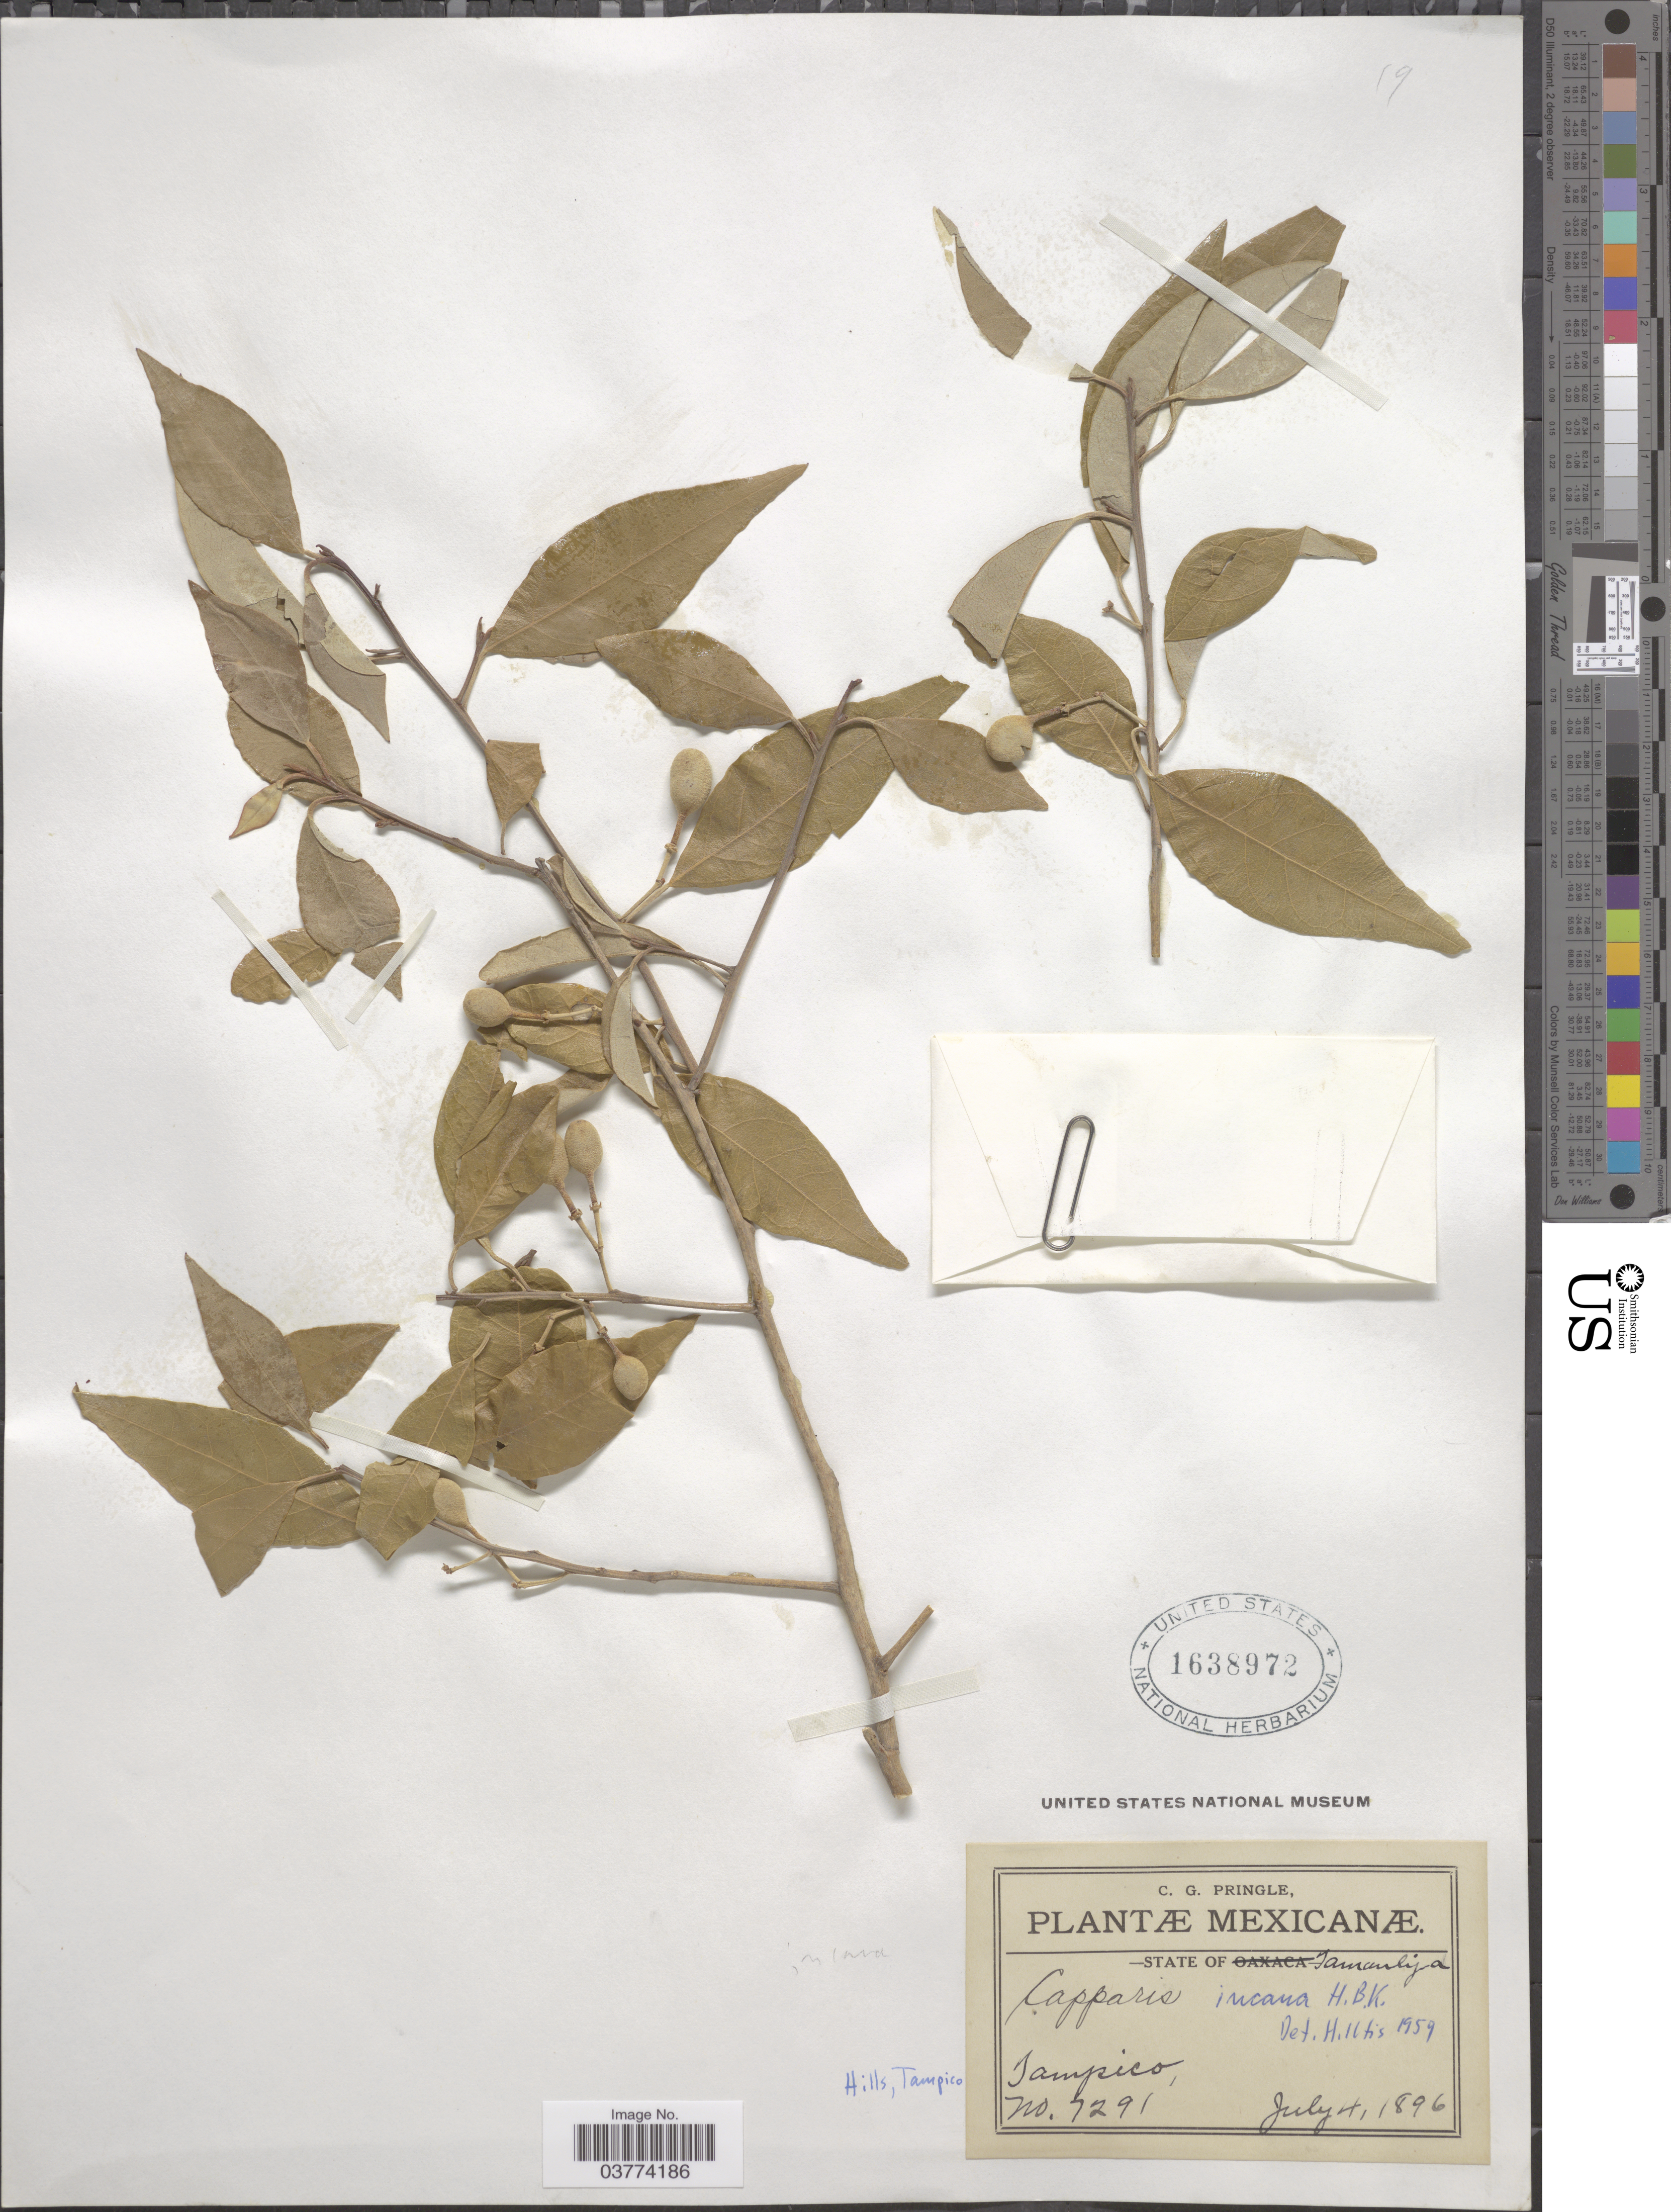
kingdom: Plantae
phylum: Tracheophyta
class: Magnoliopsida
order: Brassicales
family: Capparaceae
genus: Quadrella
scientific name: Quadrella incana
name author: (Kunth) Iltis & Cornejo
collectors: C. G. Pringle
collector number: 7291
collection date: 1896-07-04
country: Mexico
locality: State of Tamaulipa. Hills, Tampico.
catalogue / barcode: US 1638972